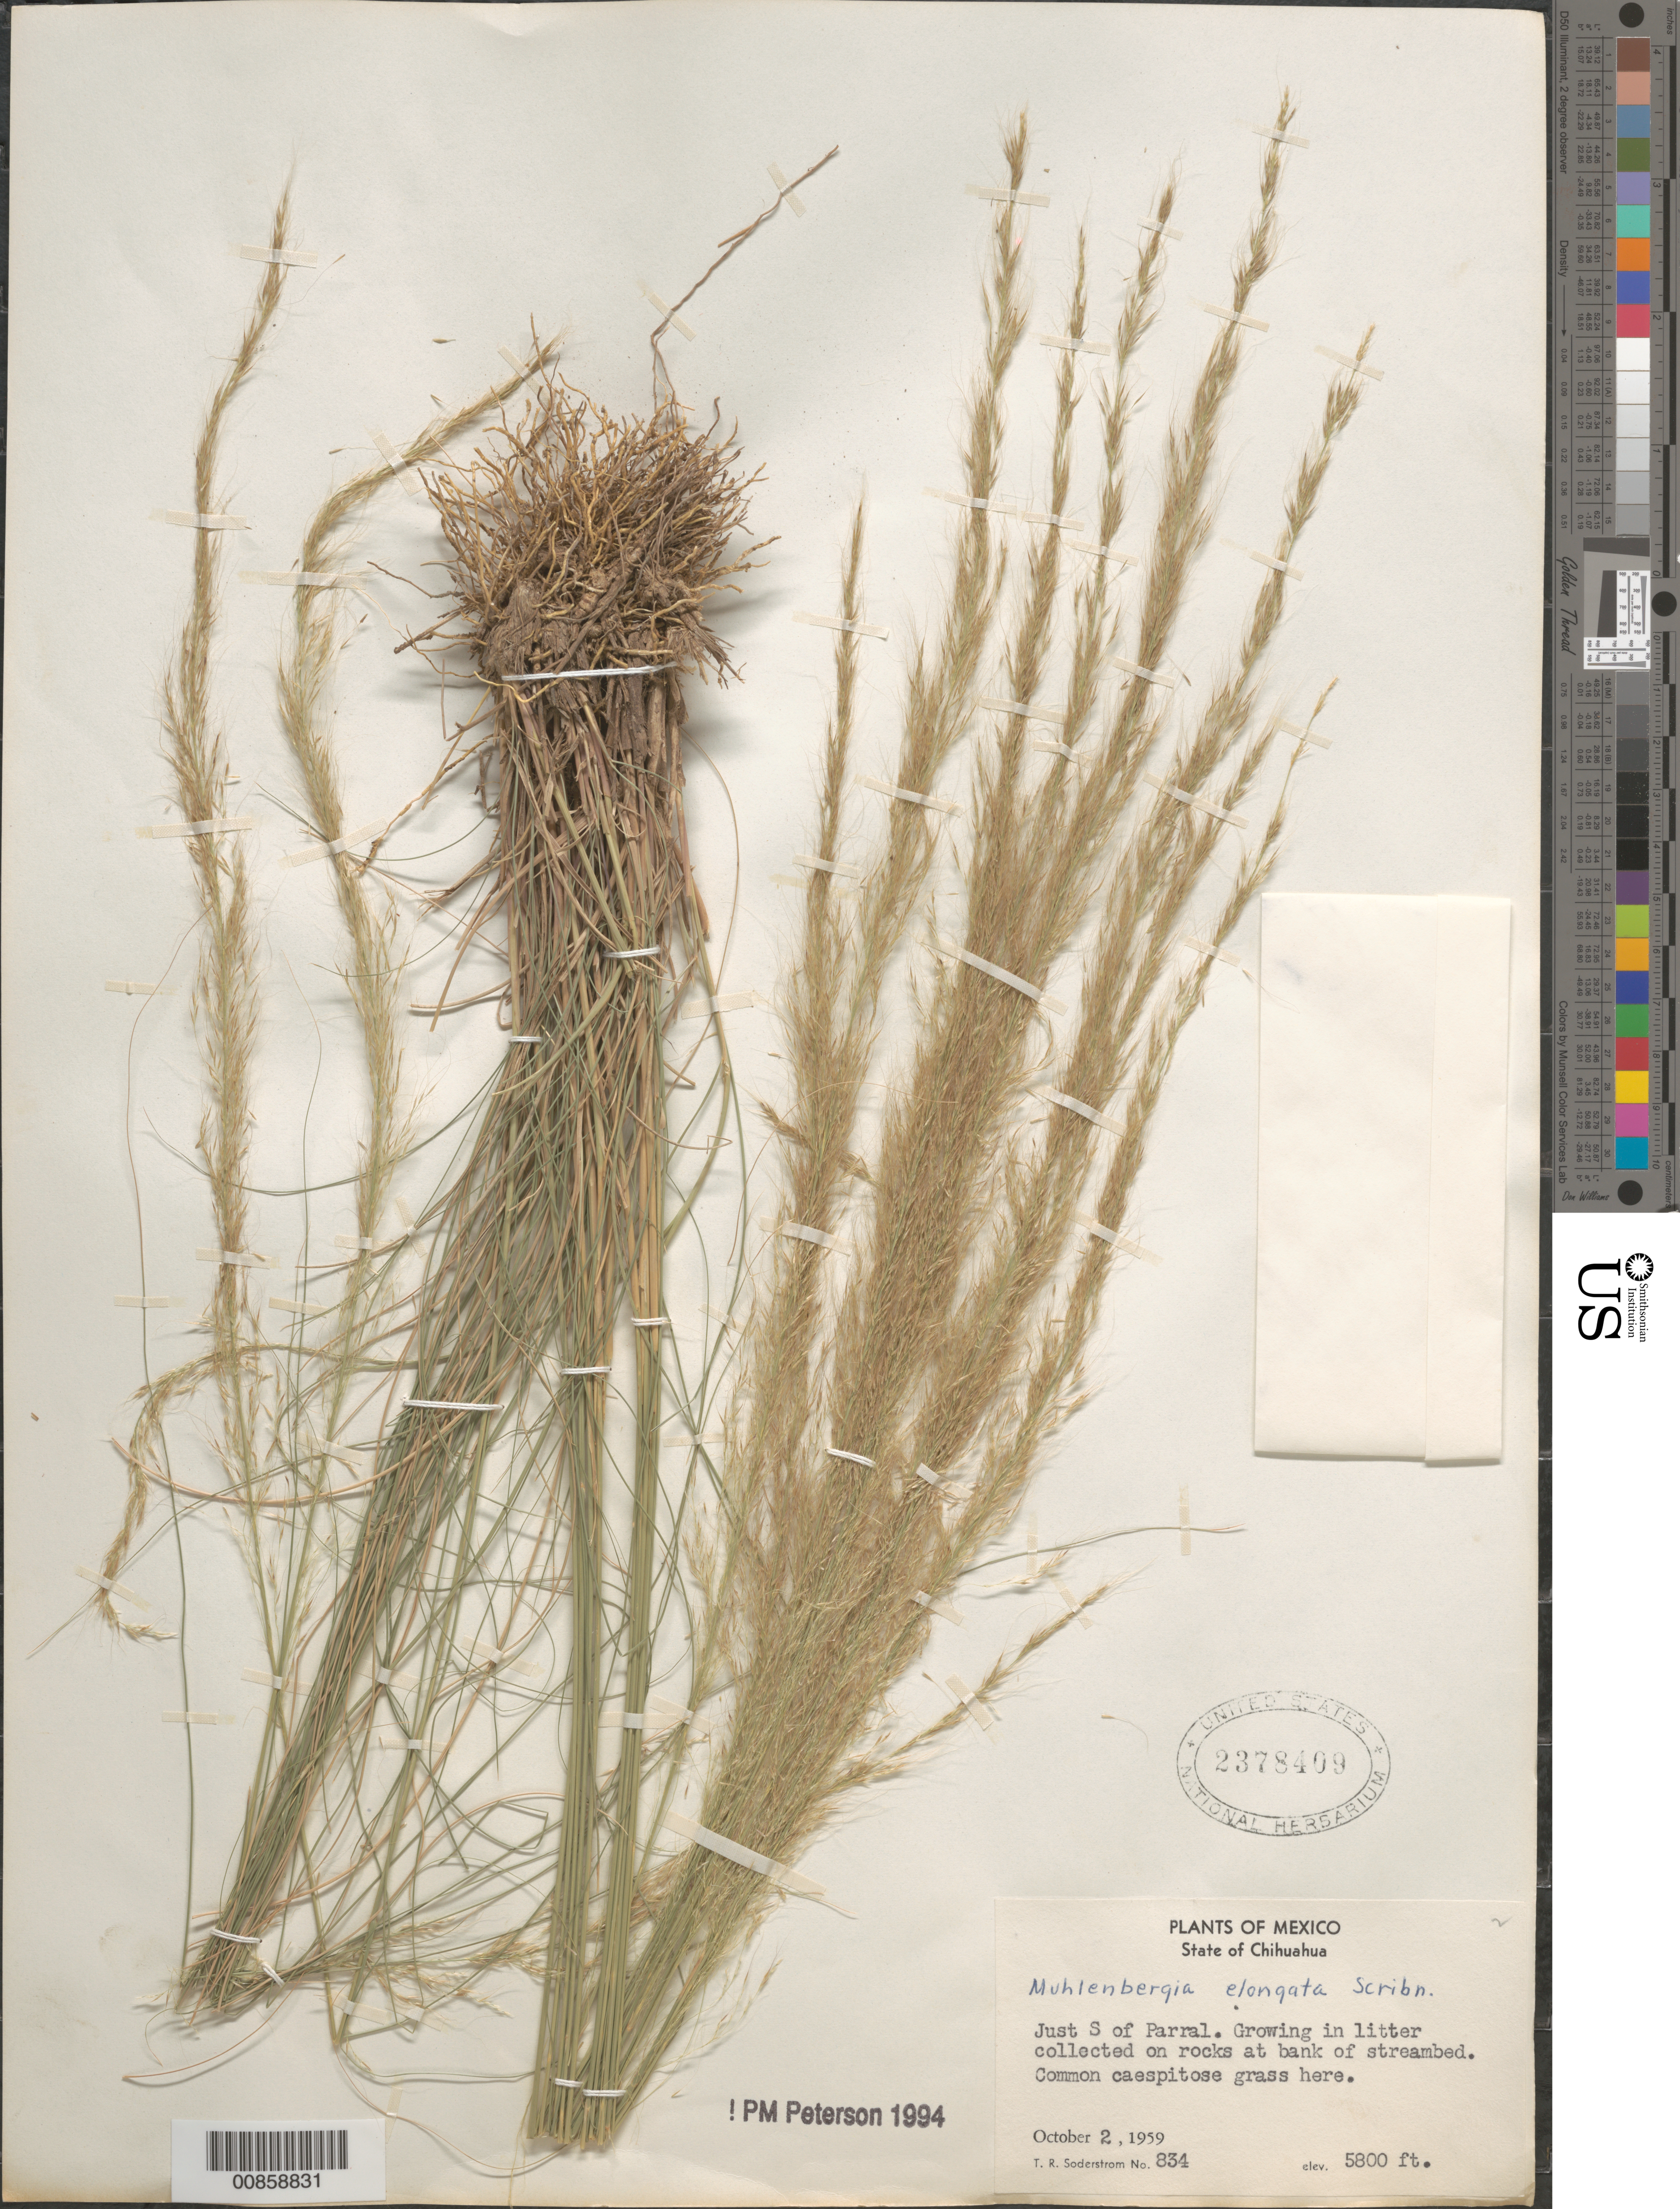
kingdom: Plantae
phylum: Tracheophyta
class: Liliopsida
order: Poales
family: Poaceae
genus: Muhlenbergia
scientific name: Muhlenbergia elongata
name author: Scribn. ex W.J. Beal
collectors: T. R. Soderstrom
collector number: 834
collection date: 1959-10-02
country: Mexico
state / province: Chihuahua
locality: Just S of Parral.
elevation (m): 1768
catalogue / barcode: US 2378409